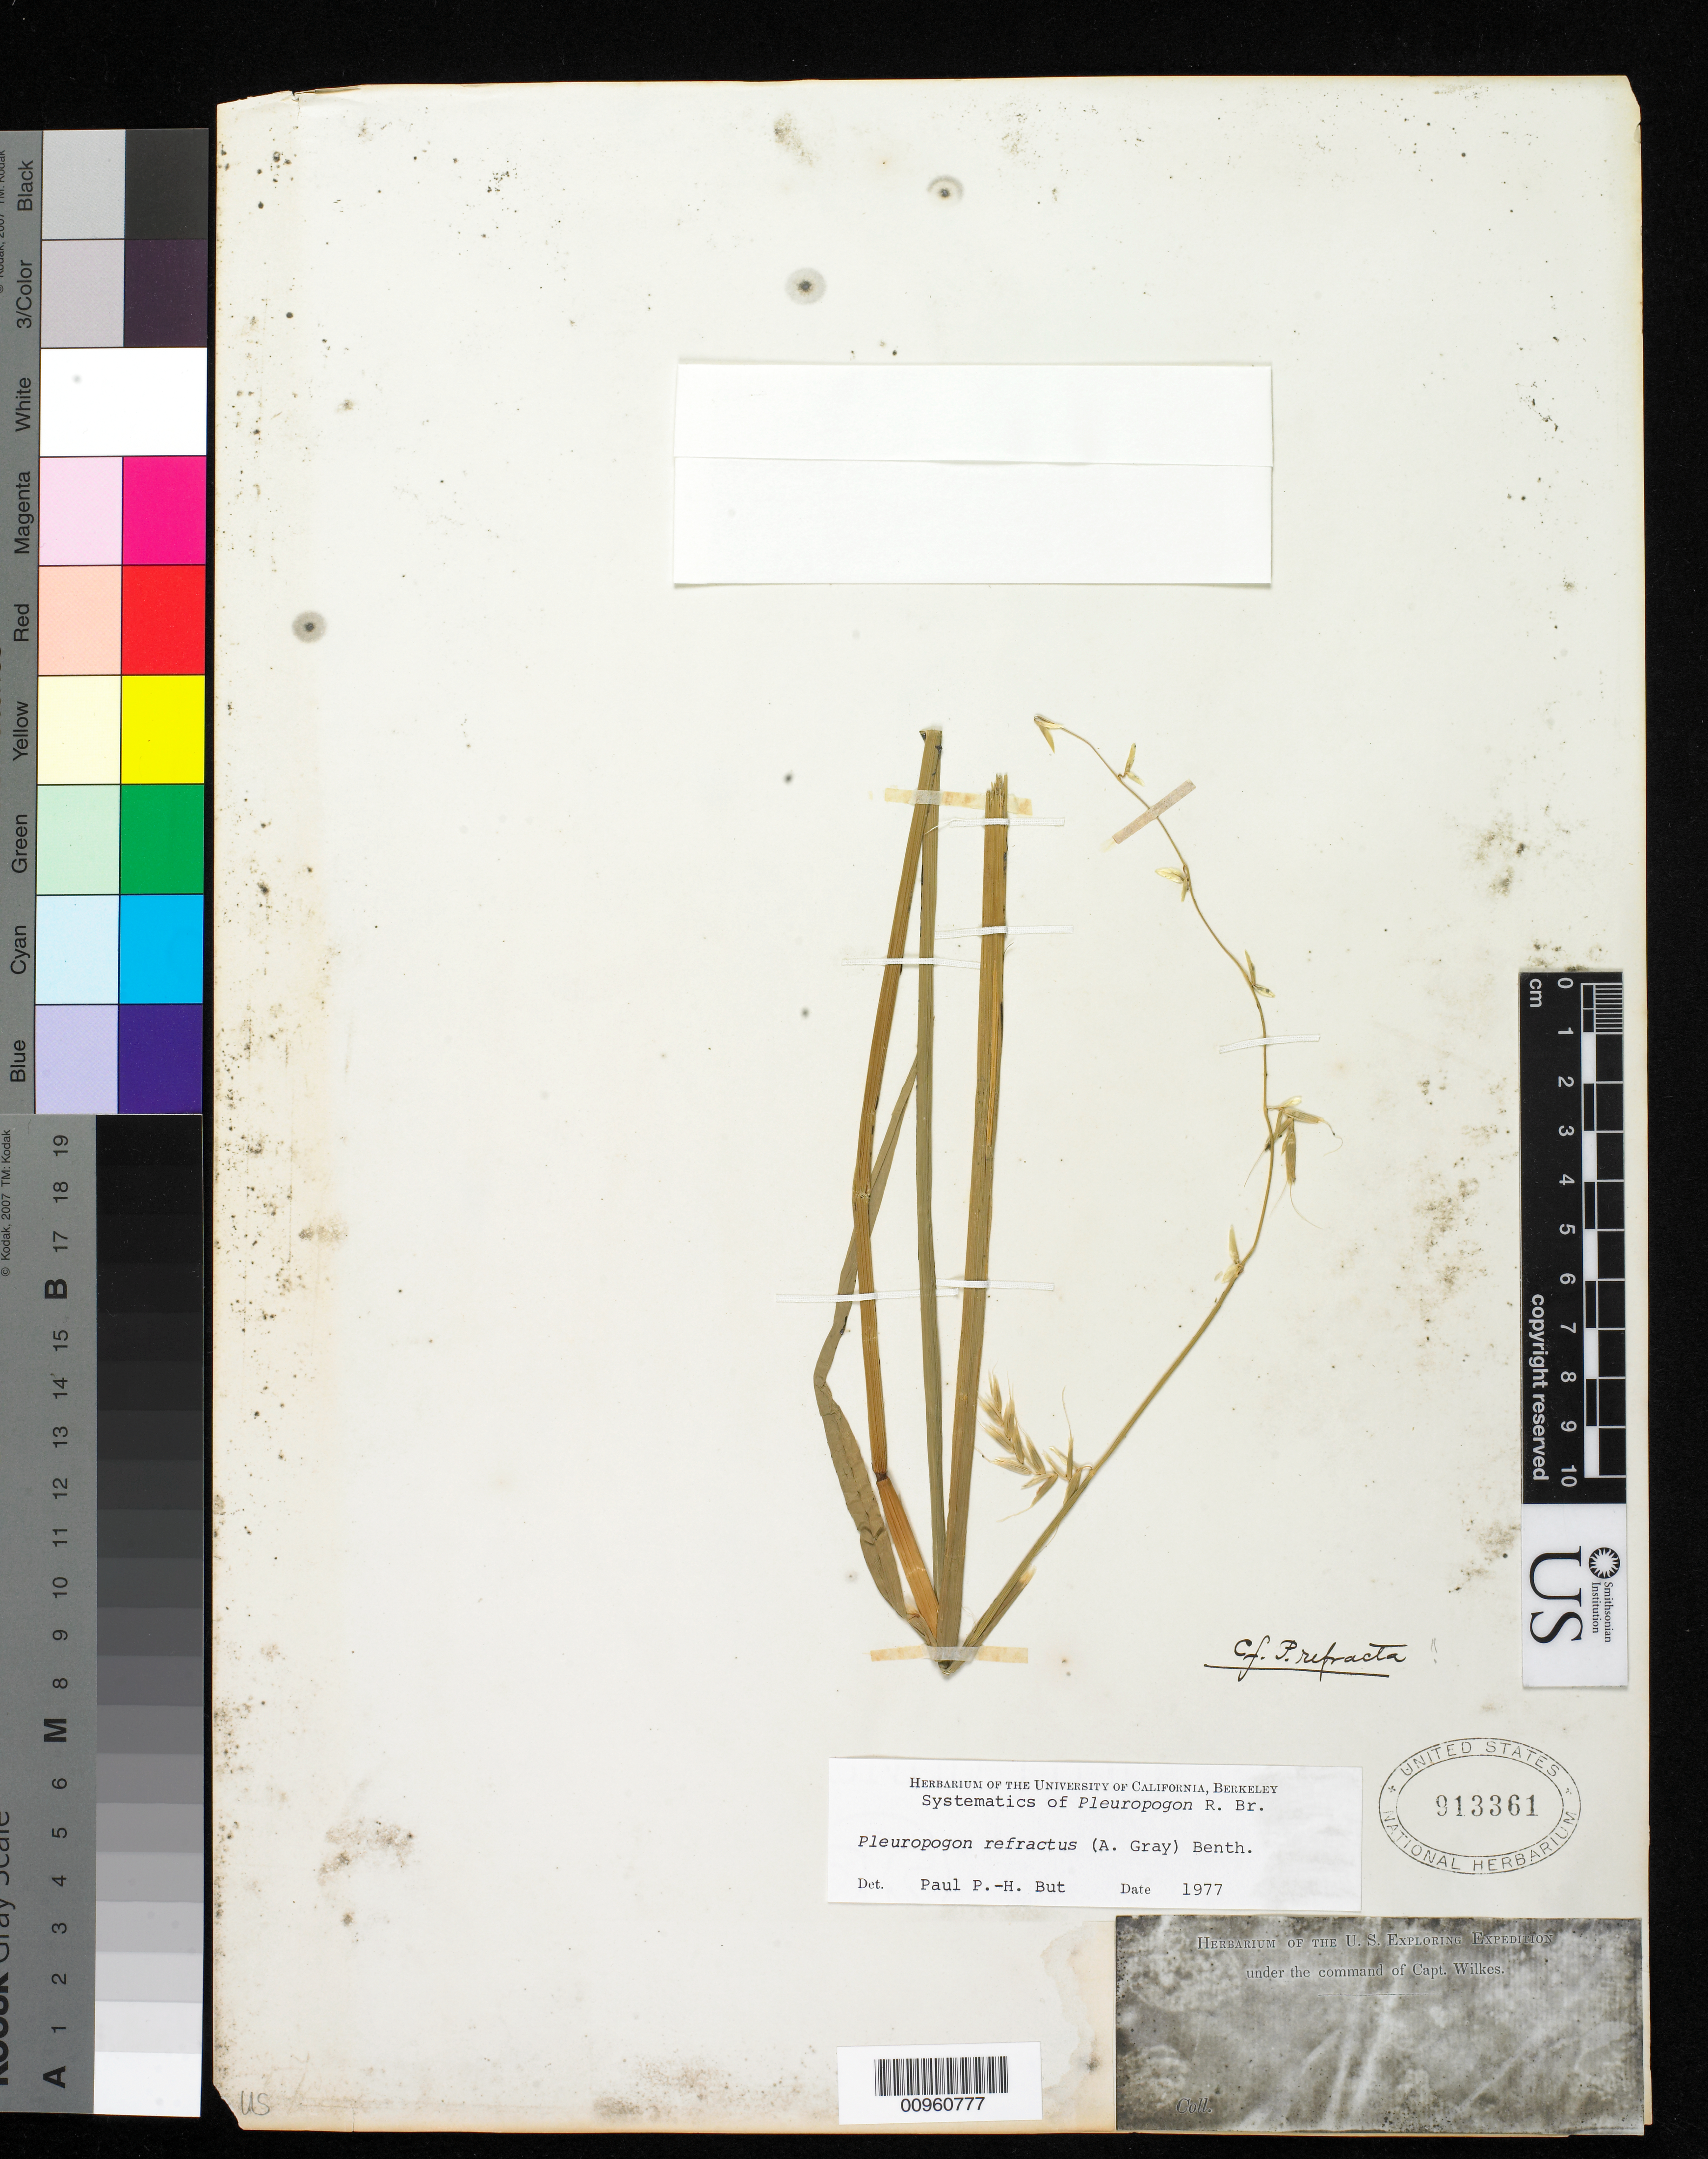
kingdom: Plantae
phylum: Tracheophyta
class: Liliopsida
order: Poales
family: Poaceae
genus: Pleuropogon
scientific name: Pleuropogon refractus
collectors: Wilkes Explor. Exped.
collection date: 1838/1842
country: United States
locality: Oregon and California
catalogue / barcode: US 913361